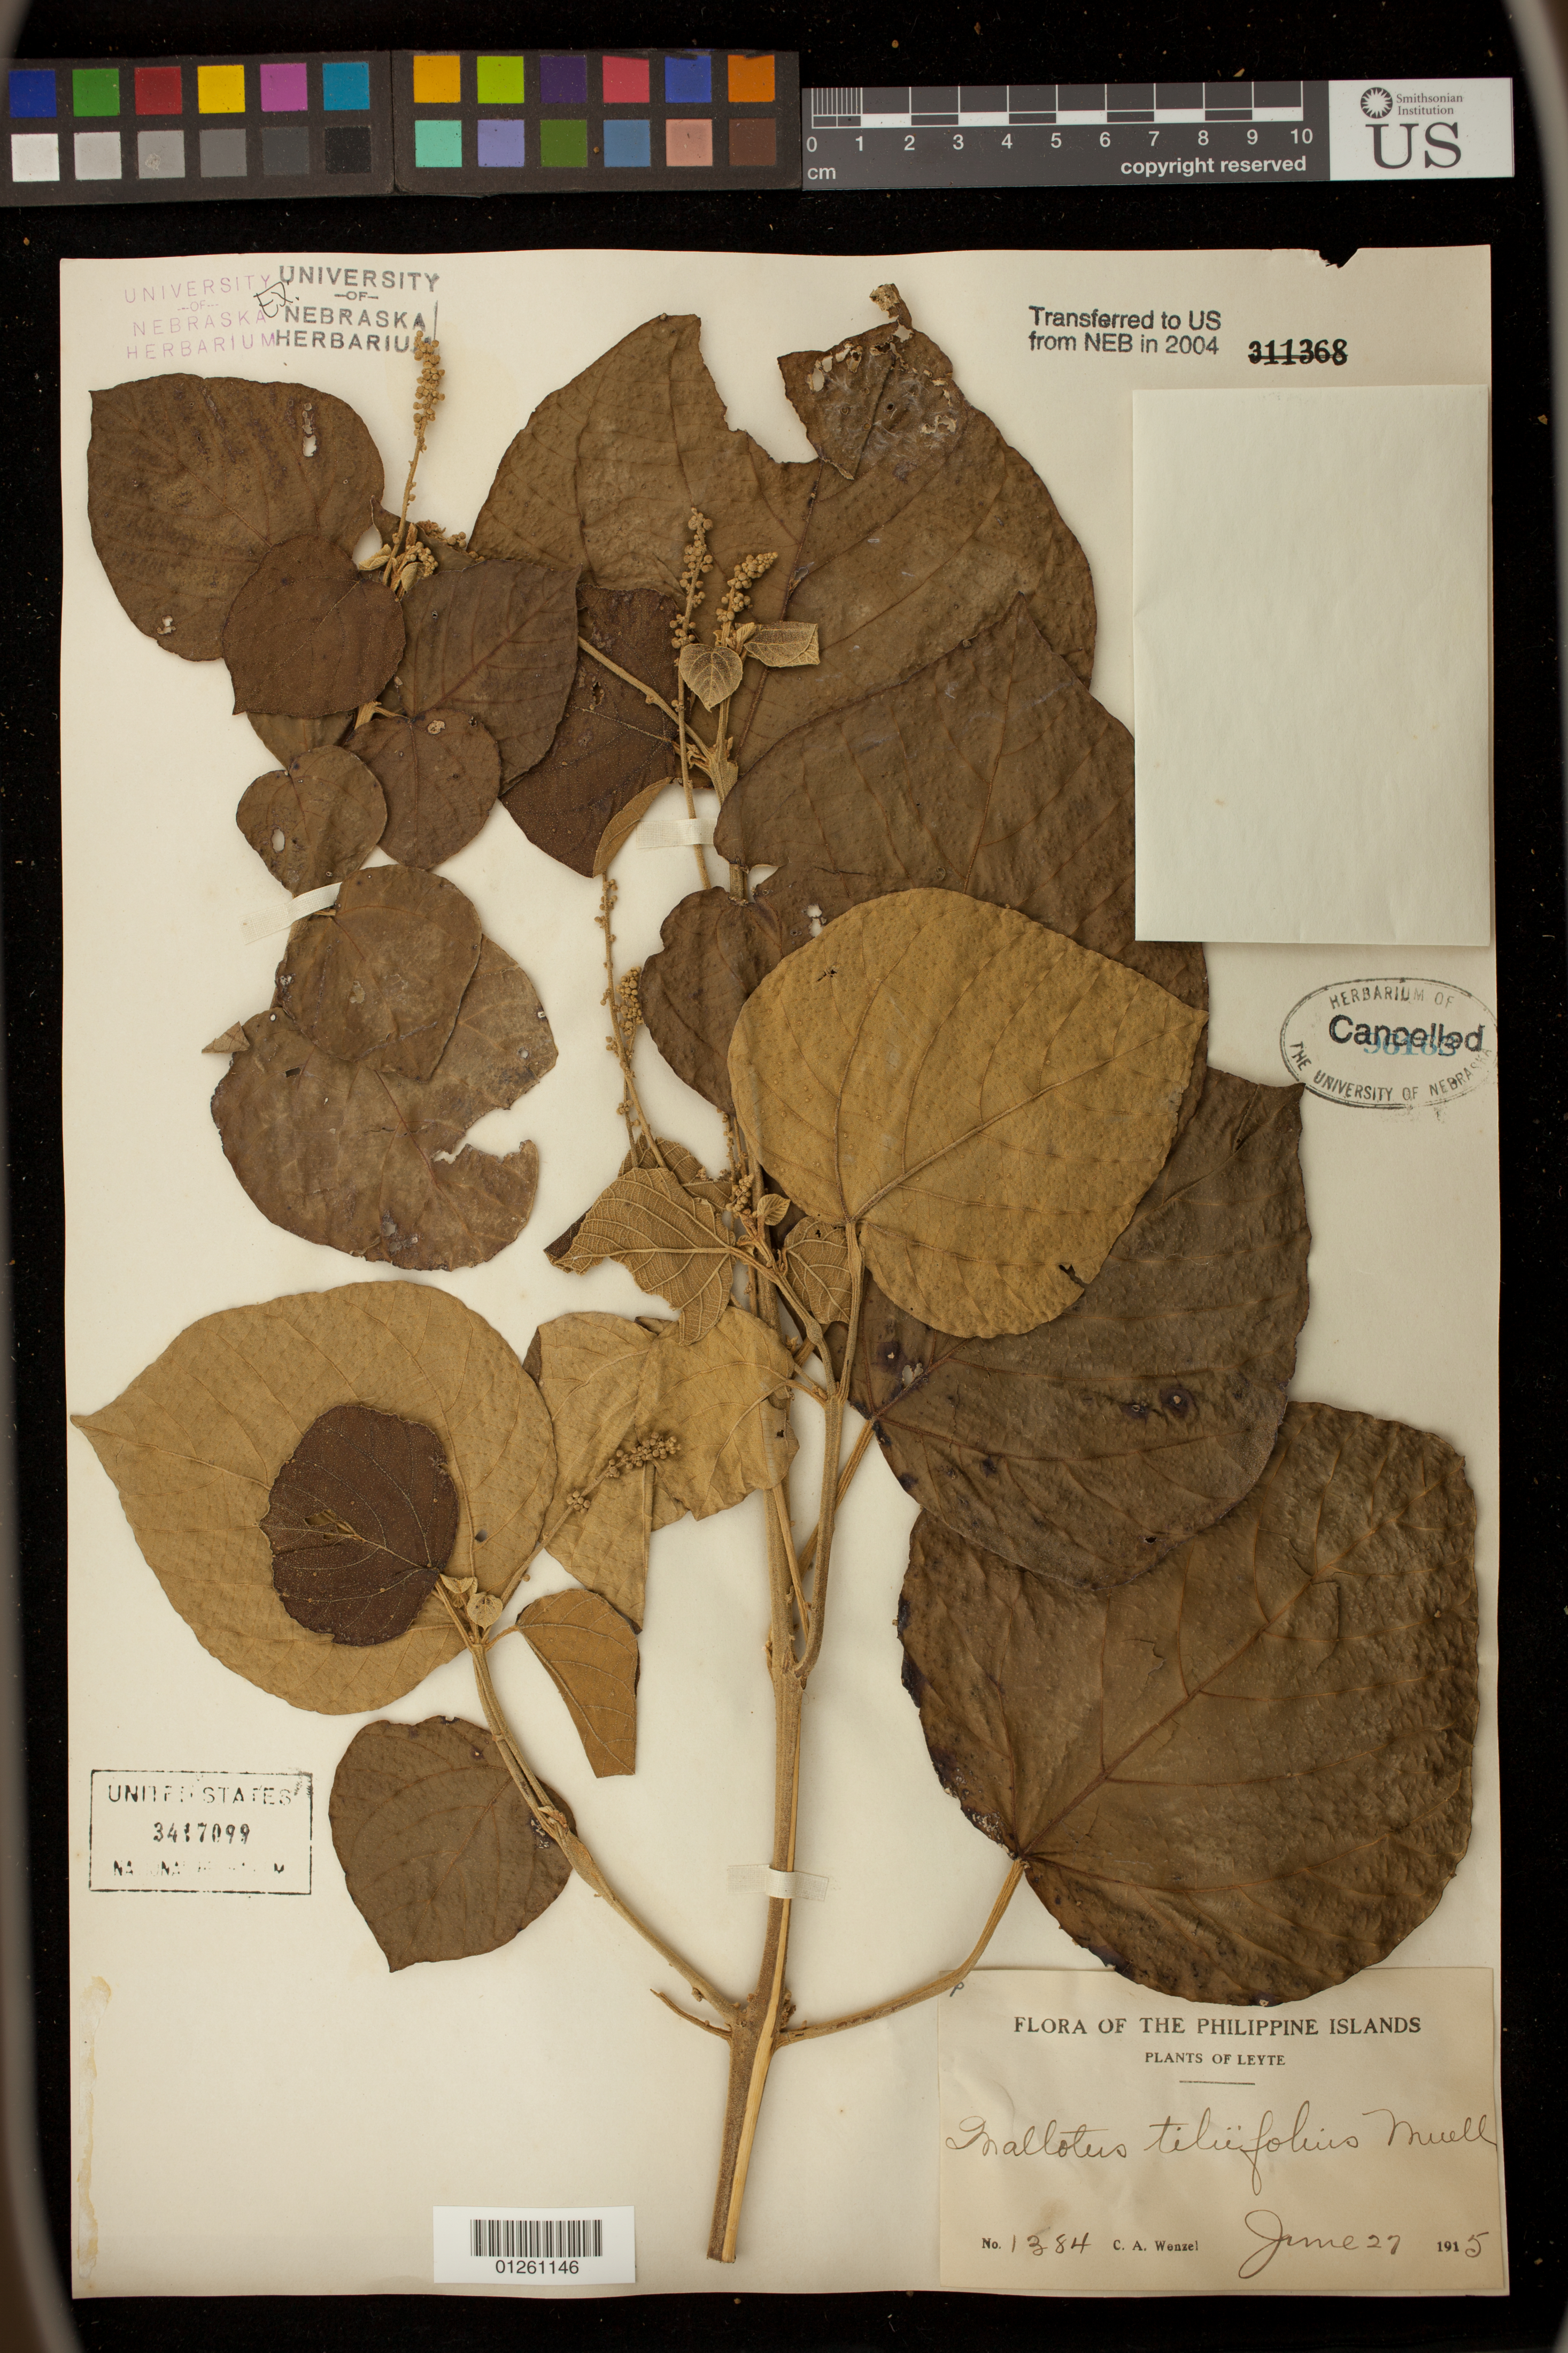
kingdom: Plantae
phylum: Tracheophyta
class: Magnoliopsida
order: Malpighiales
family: Euphorbiaceae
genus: Mallotus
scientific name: Mallotus tiliifolius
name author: (Blume) Müll. Arg.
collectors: C. Wenzel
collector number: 1384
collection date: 1915-06-27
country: Philippines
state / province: Eastern Visayas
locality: Leyte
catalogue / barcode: US 3417099